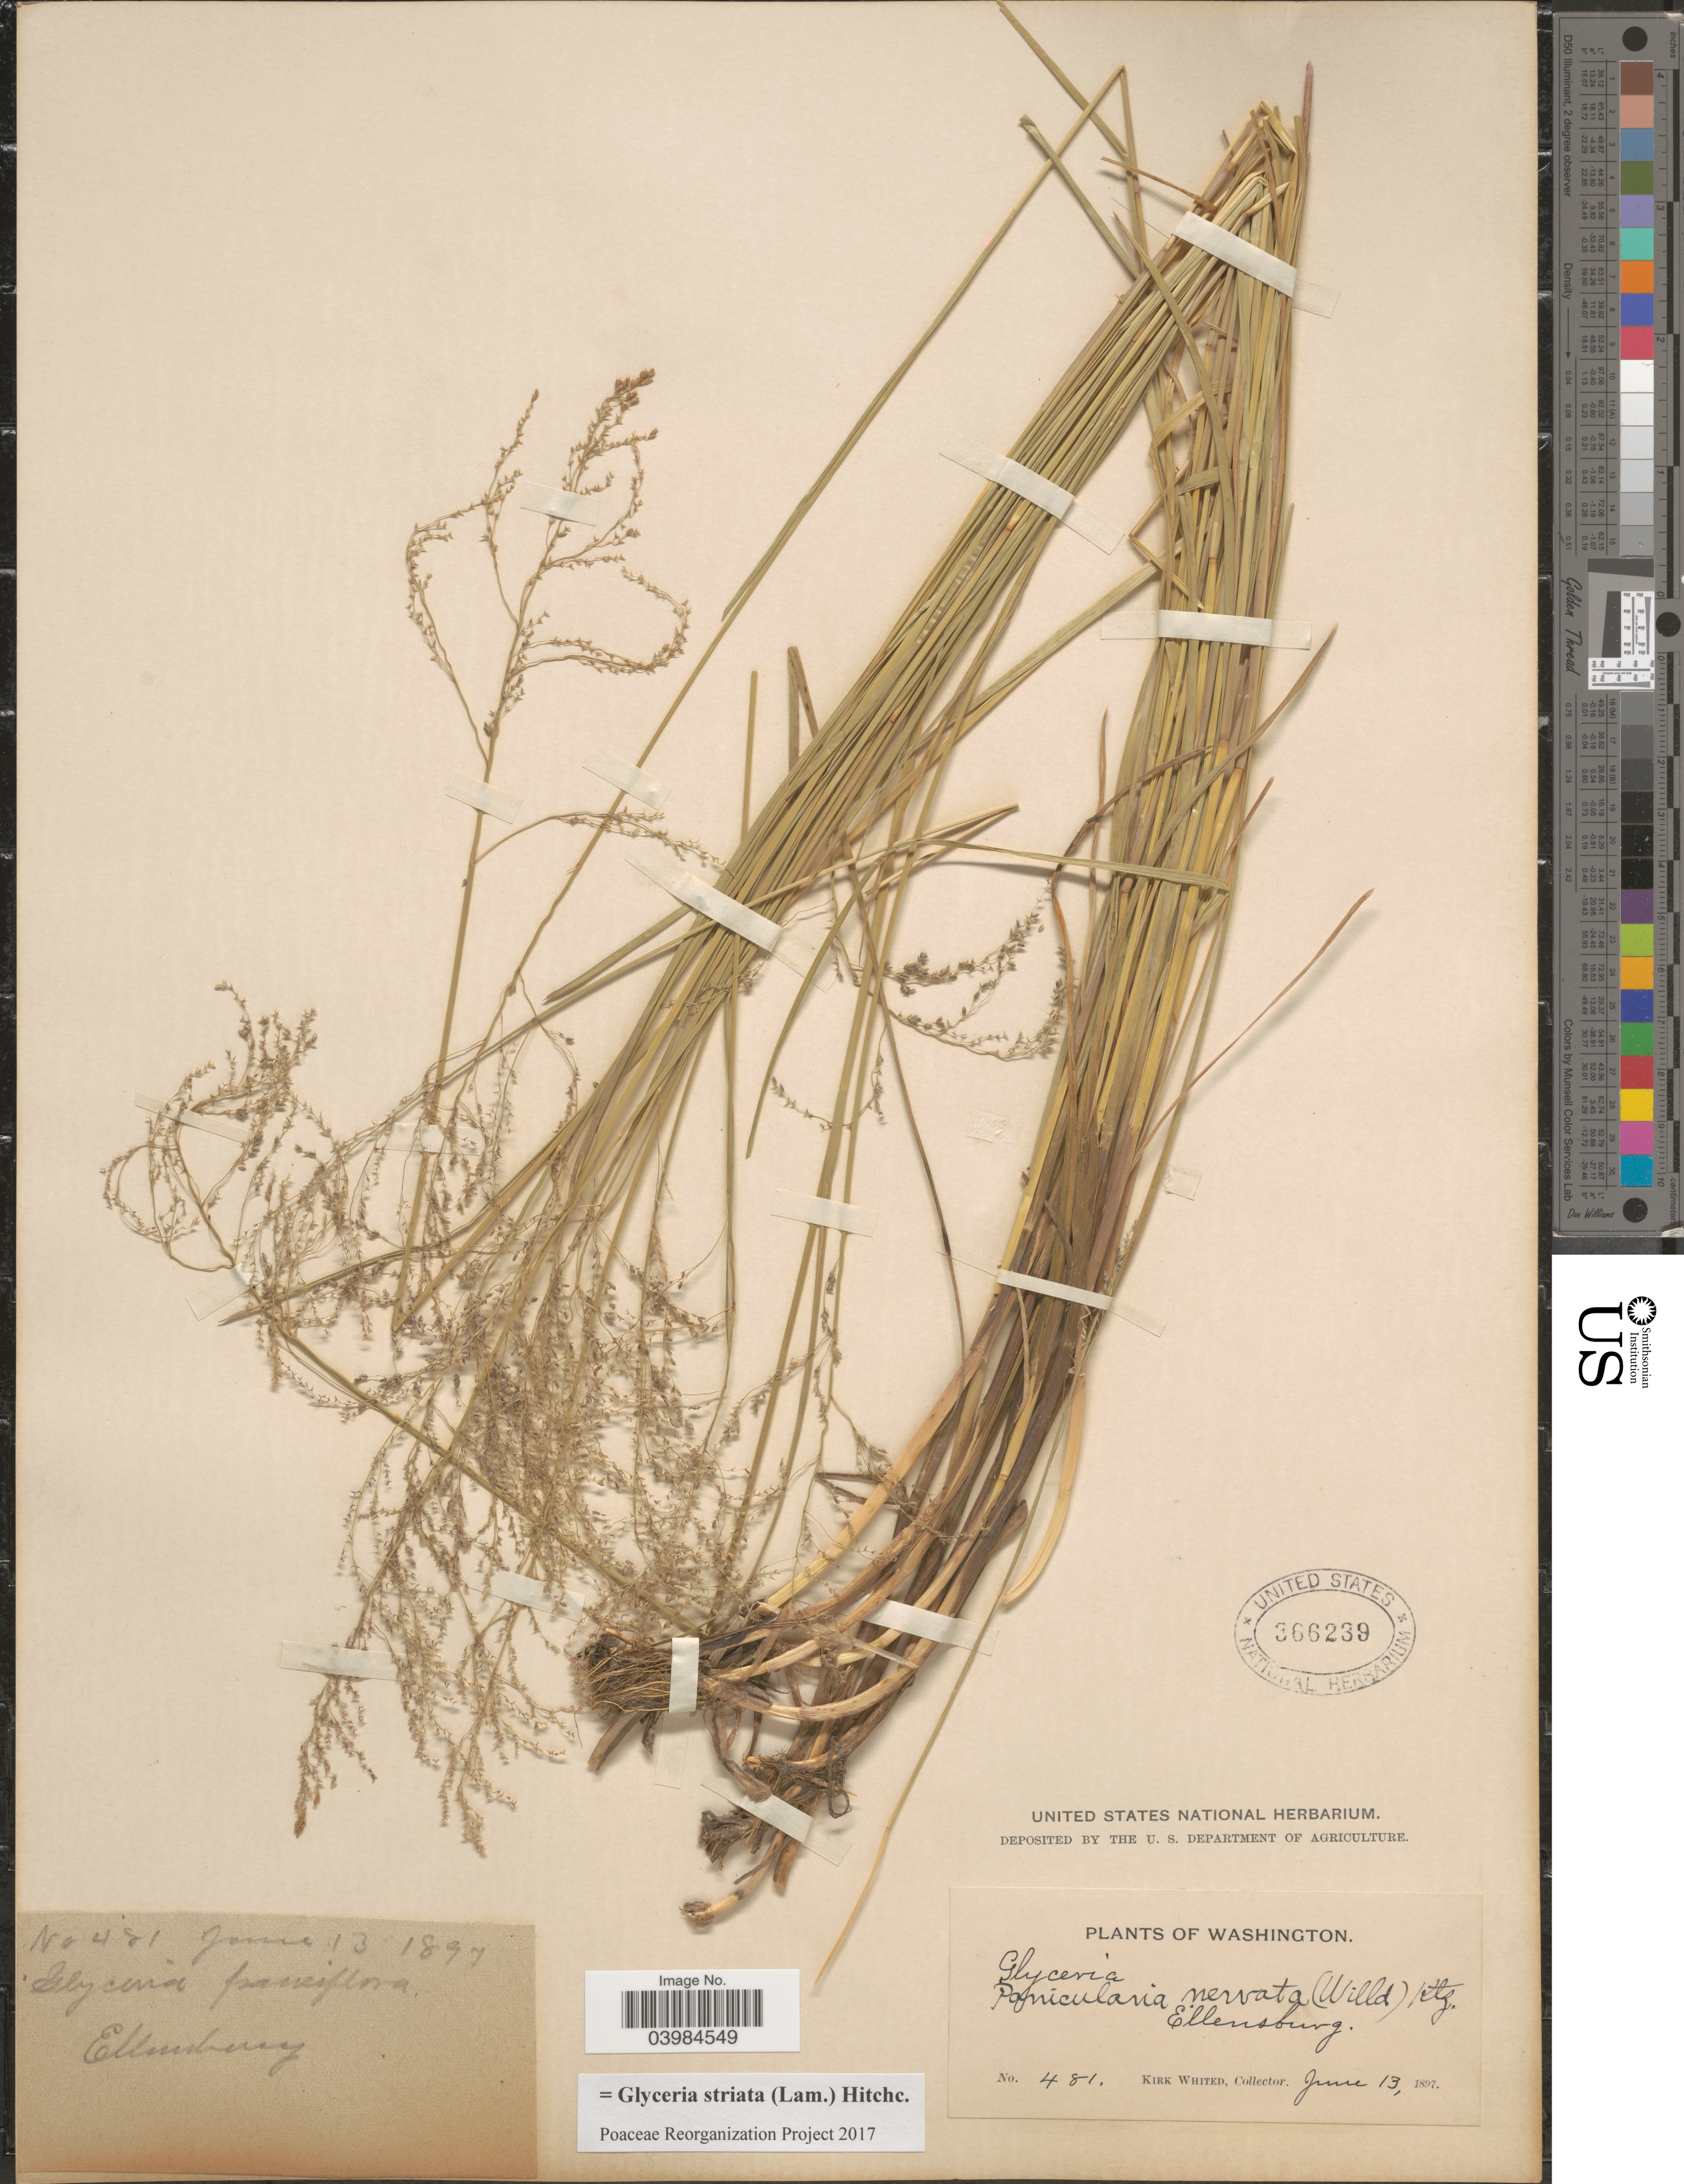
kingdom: Plantae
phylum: Tracheophyta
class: Liliopsida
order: Poales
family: Poaceae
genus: Glyceria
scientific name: Glyceria striata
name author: (Lam.) Hitchc.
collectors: K. Whited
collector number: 481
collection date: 1897-06-13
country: United States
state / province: Washington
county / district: Kittitas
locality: Ellensburg.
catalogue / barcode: US 366239